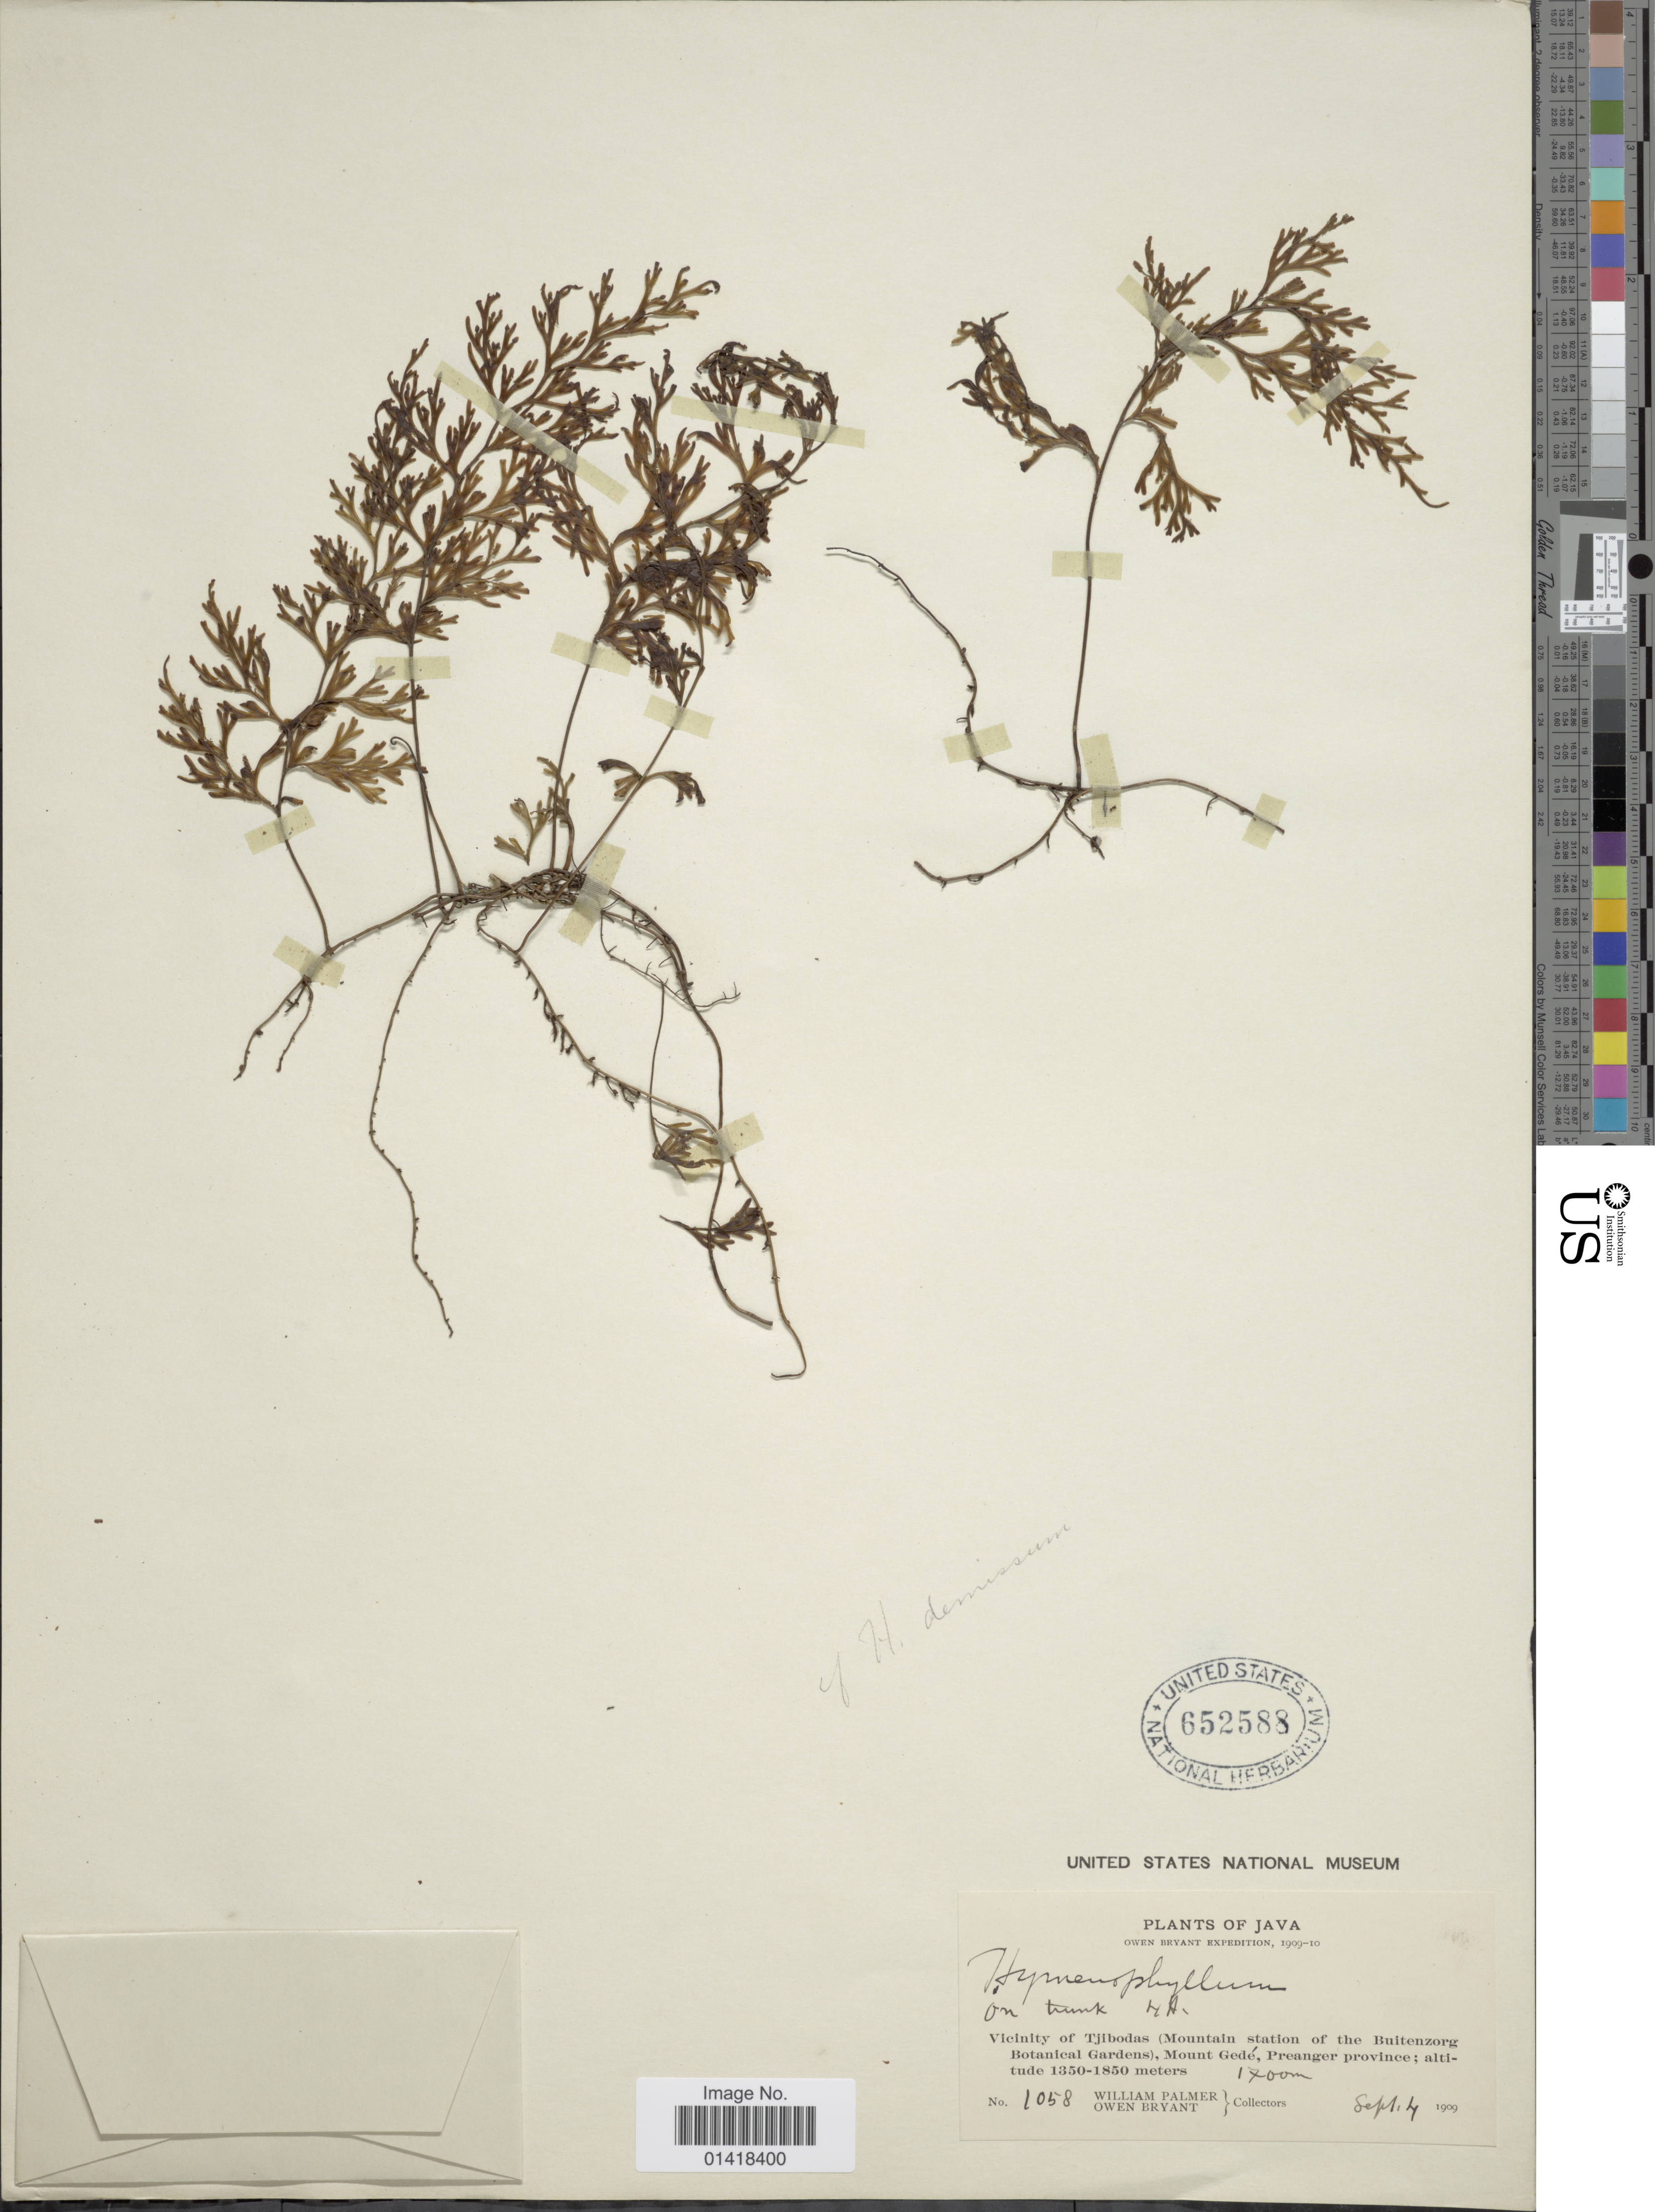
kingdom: Plantae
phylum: Tracheophyta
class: Polypodiopsida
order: Hymenophyllales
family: Hymenophyllaceae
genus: Hymenophyllum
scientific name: Hymenophyllum modestum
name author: Bosch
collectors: W. Palmer & O. Bryant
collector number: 1058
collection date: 1909-09-04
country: Indonesia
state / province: Java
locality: Vicinity of Tjibodas (Mountain station of the Buitenzorg Botanical Gardens), Mount Gedeh, Preanger province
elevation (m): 1700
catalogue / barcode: US 652588